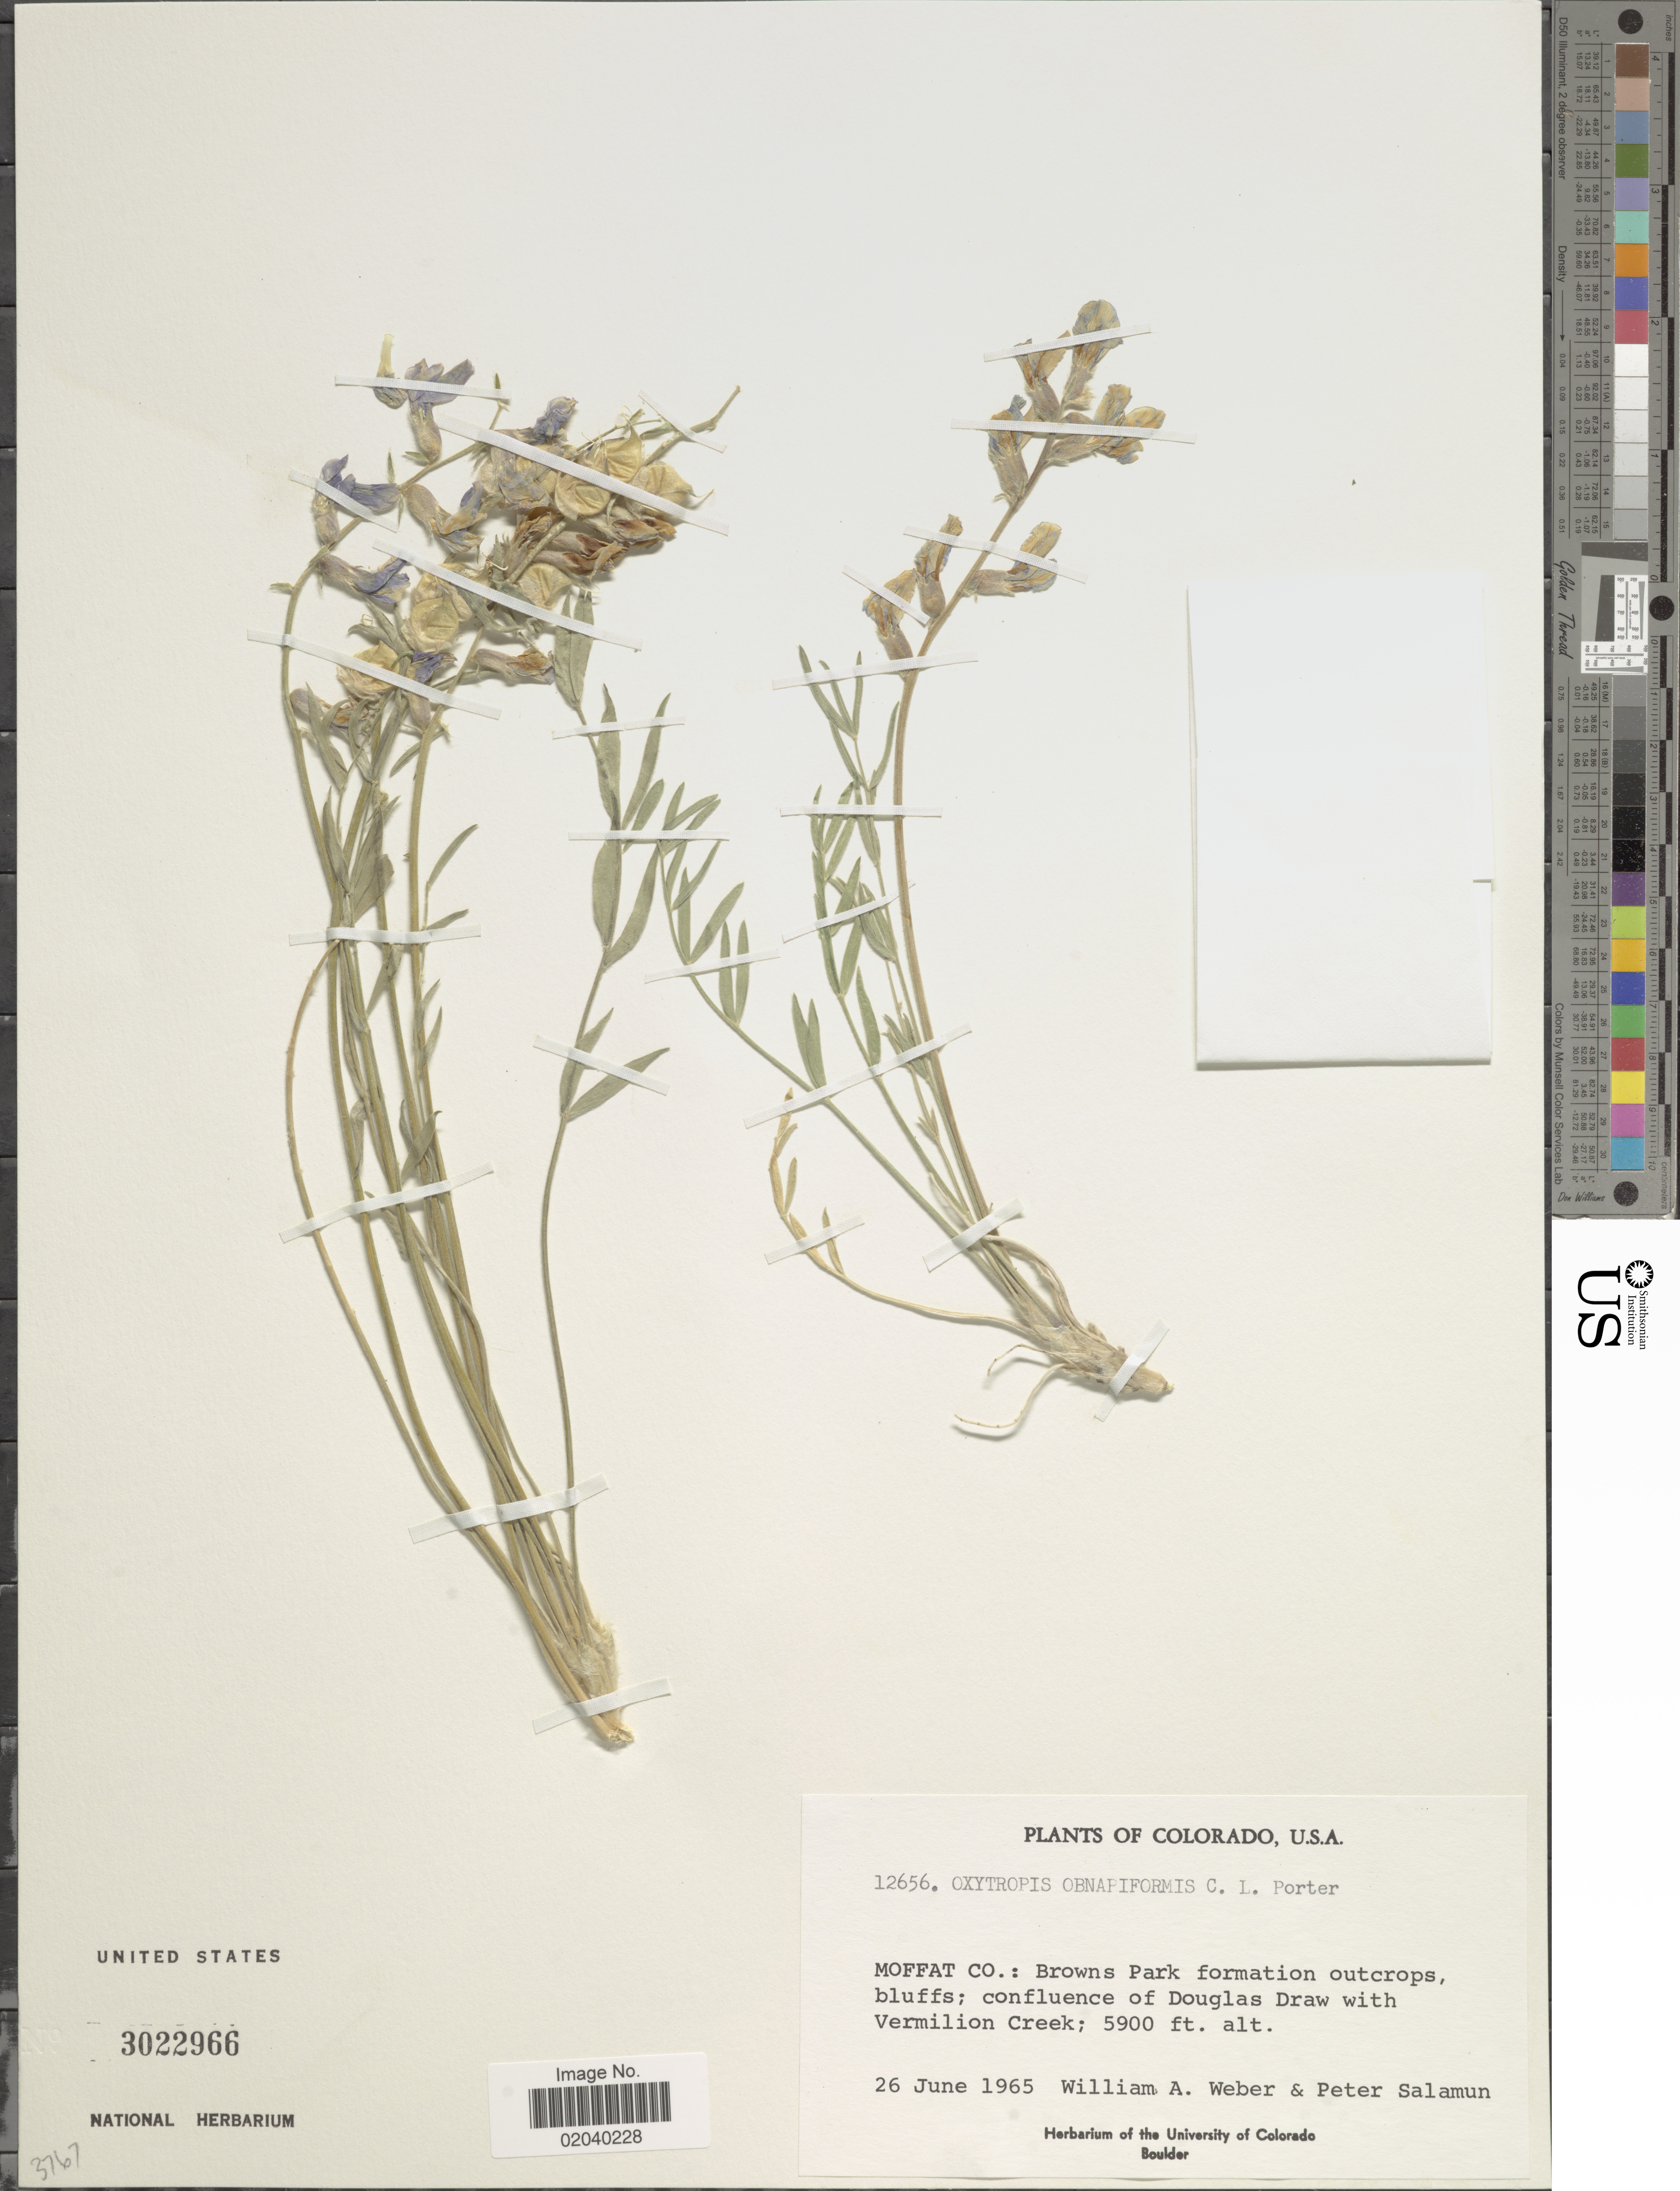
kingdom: Plantae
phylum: Tracheophyta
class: Magnoliopsida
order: Fabales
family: Fabaceae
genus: Oxytropis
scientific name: Oxytropis obnapiformis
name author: Ced. Porter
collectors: W. A. Weber & P. Salamun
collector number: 12656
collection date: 1965-06-26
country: United States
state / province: Colorado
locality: Moffat Co: Browns Park formation outcrops, bluffs; confluence of Douglas Draw with Vermilion Creek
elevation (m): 1798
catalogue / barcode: US 3022966